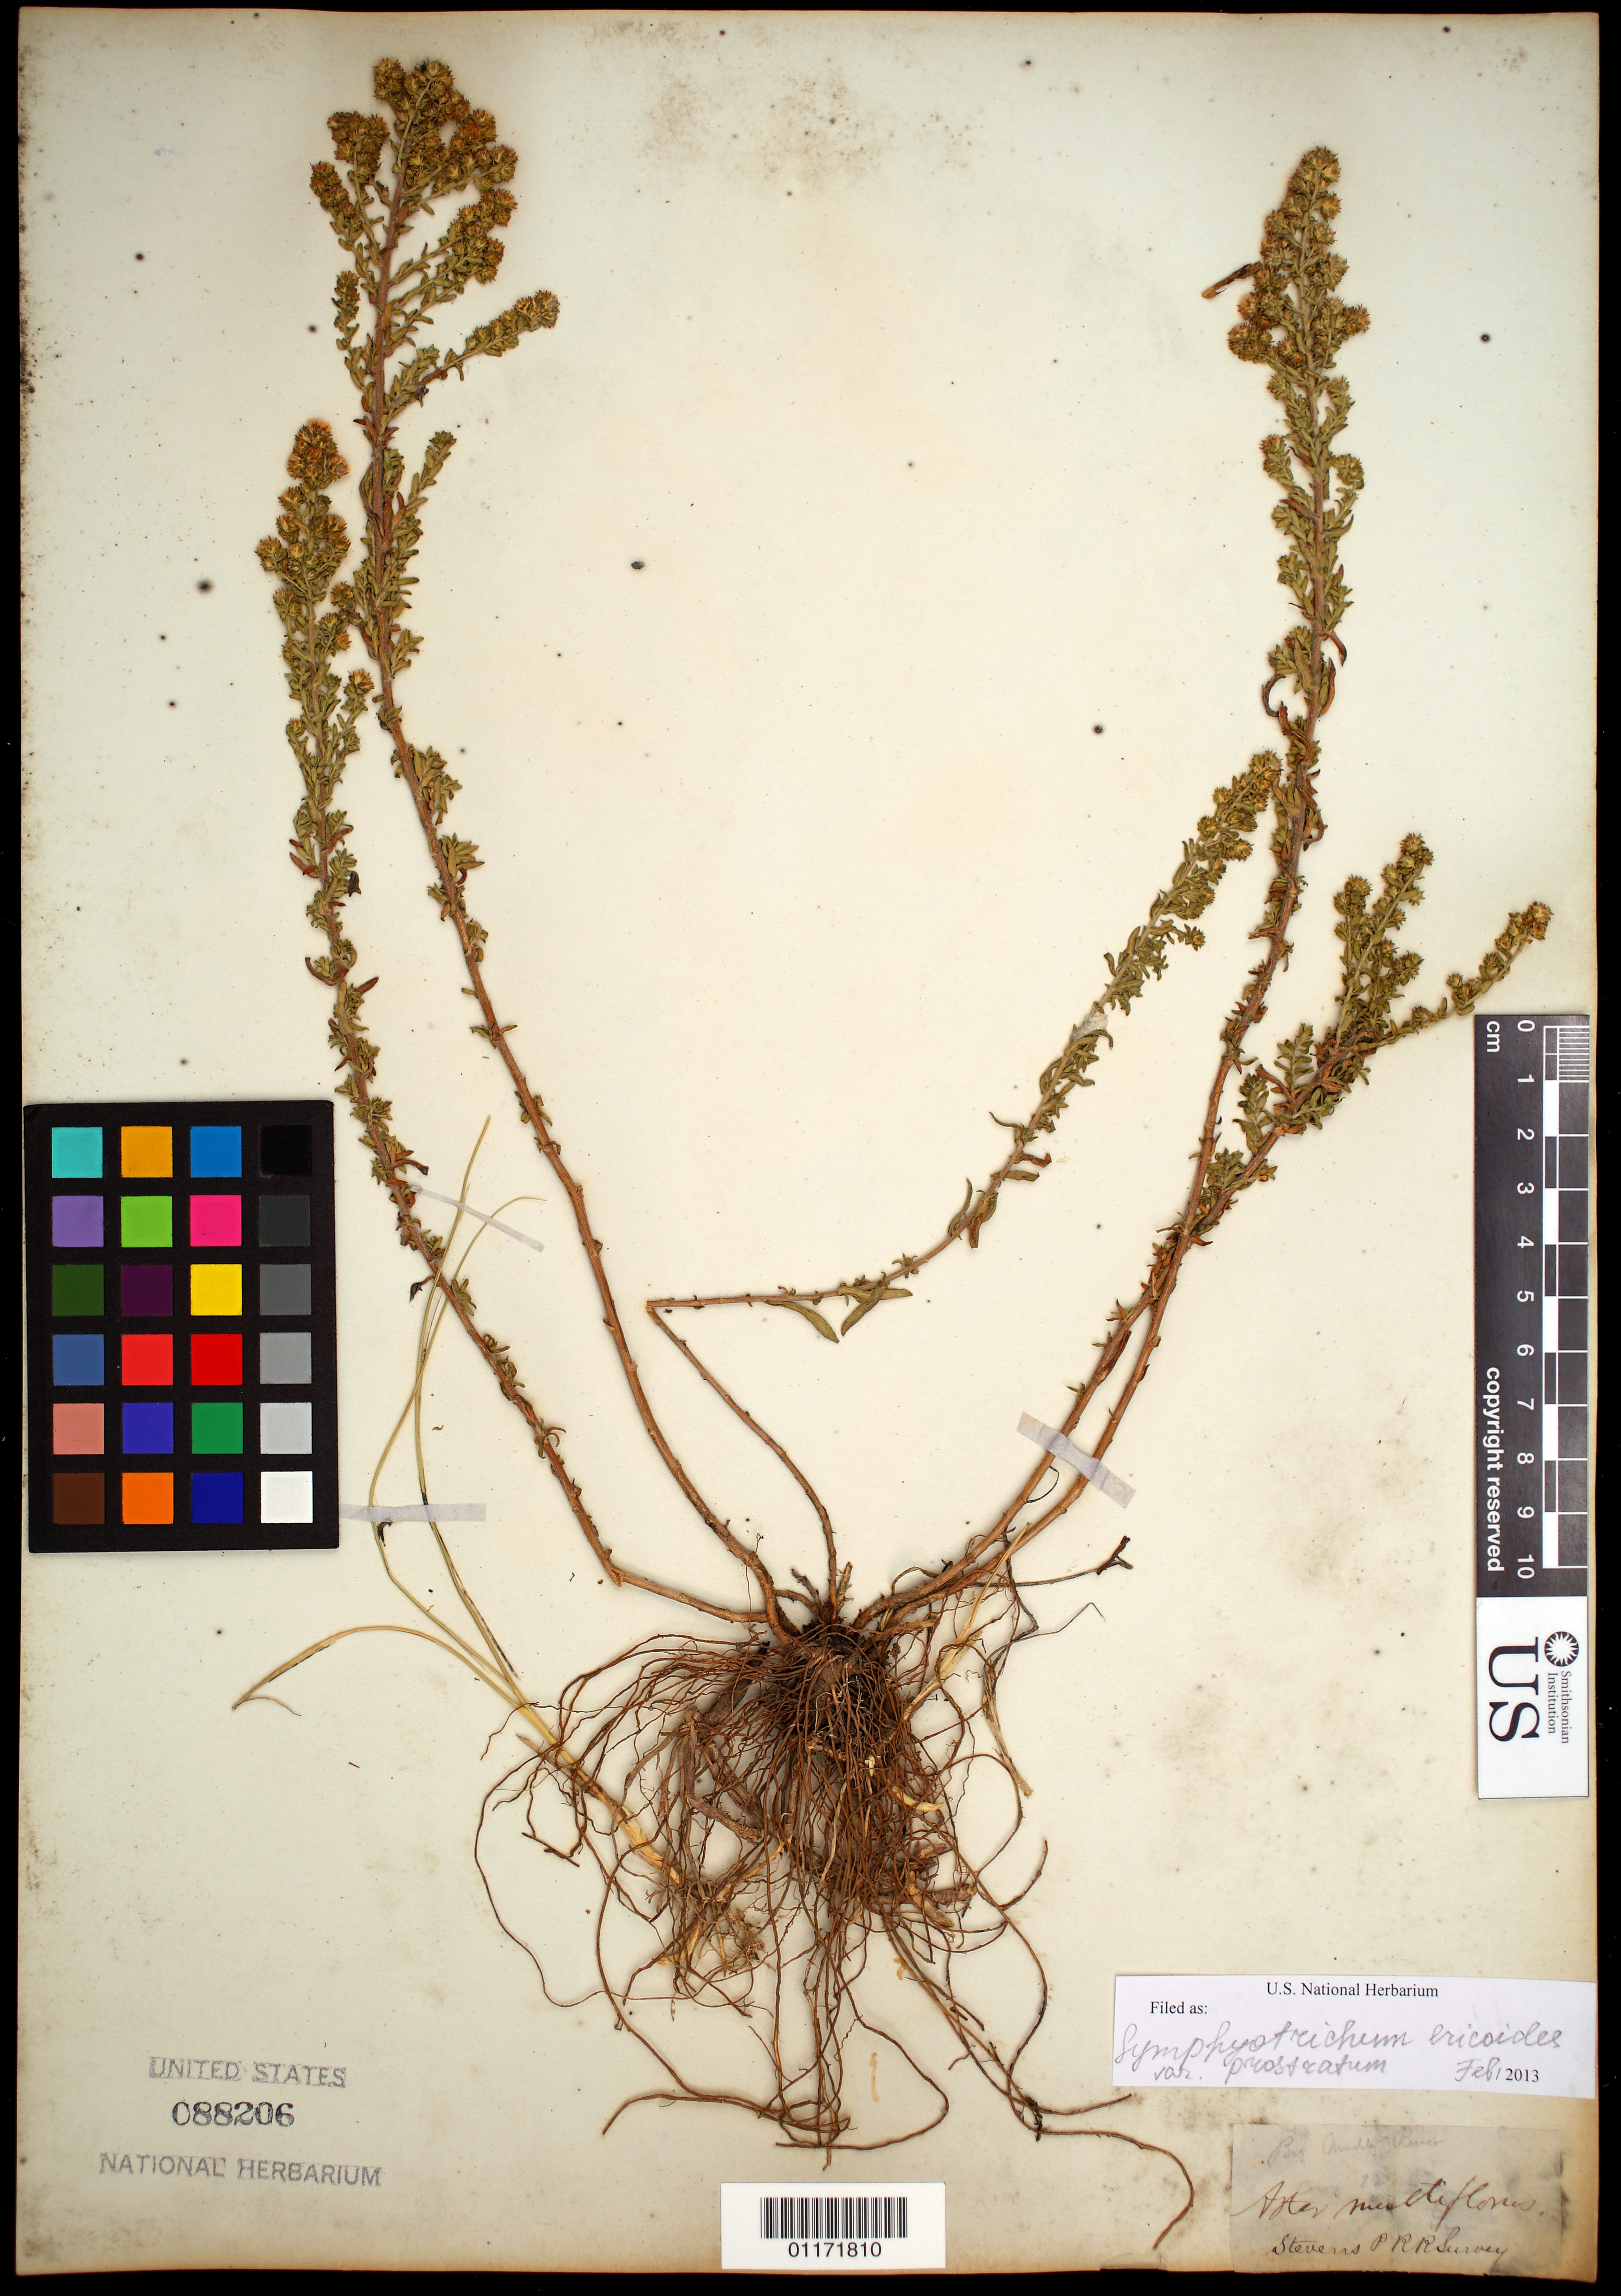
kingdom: Plantae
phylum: Tracheophyta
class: Magnoliopsida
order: Asterales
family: Asteraceae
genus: Symphyotrichum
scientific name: Symphyotrichum ericoides var. prostratum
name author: (Kuntze) G.L. Nesom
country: United States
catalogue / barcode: US 88206